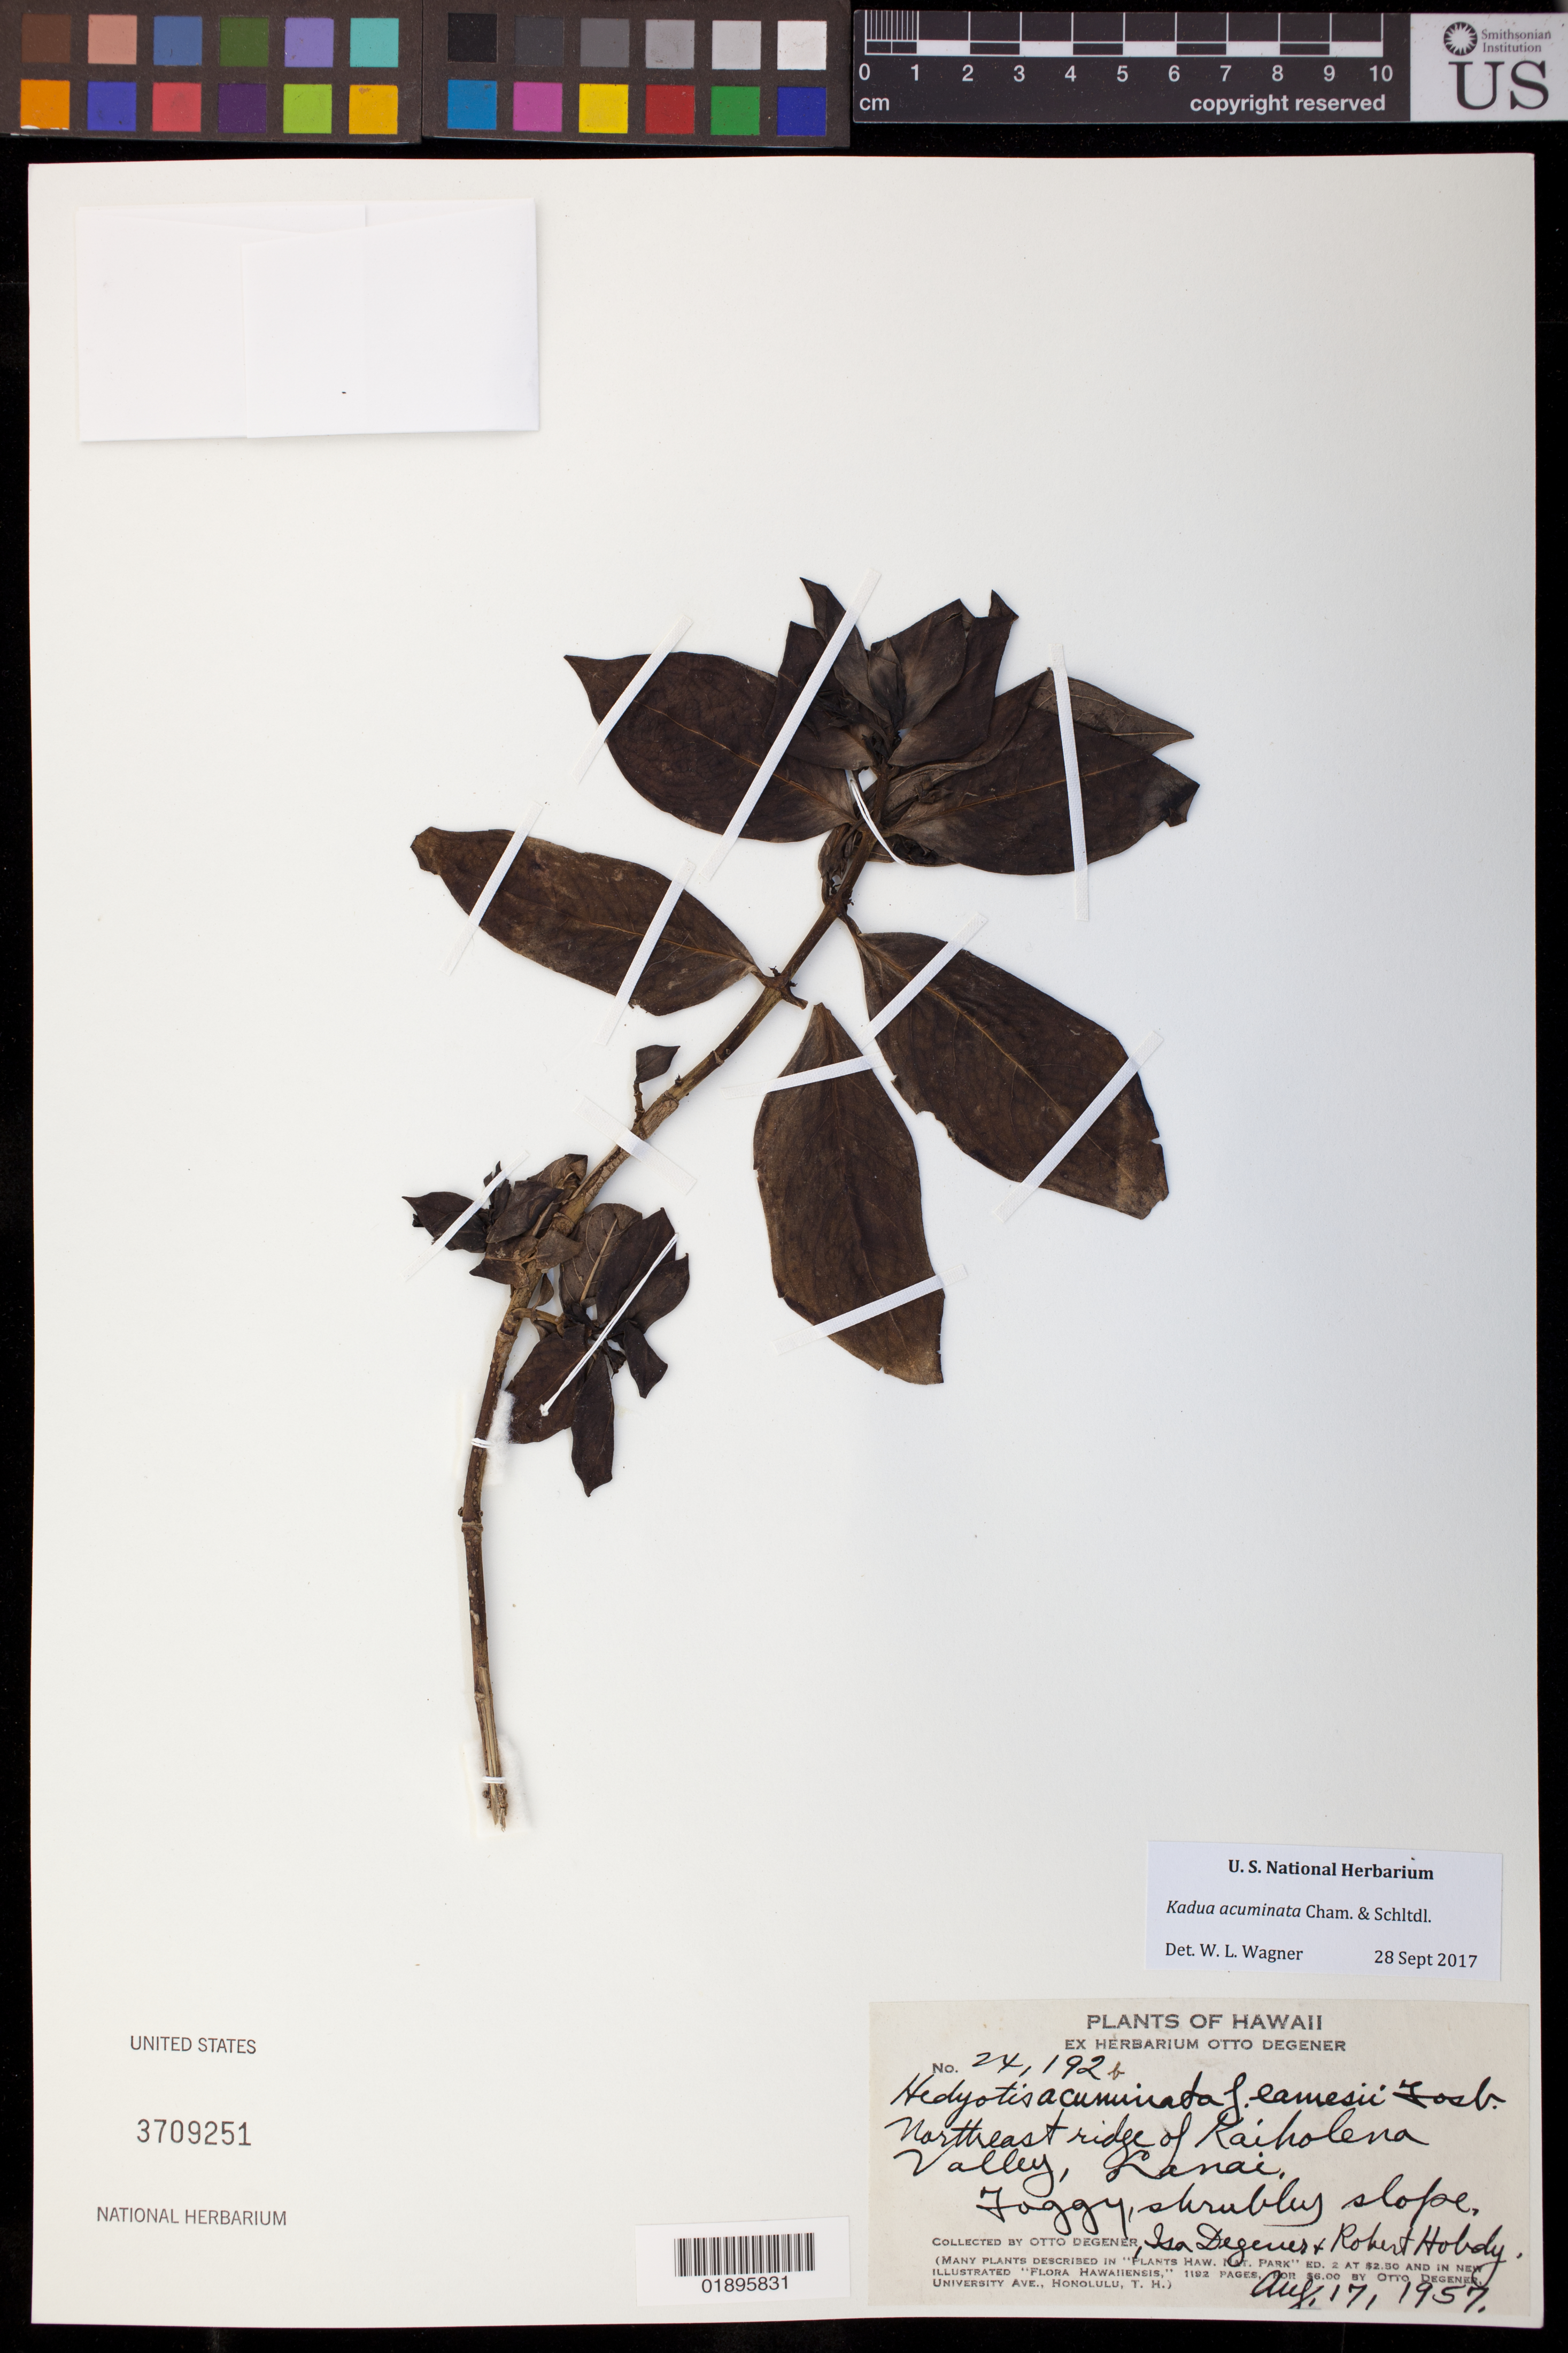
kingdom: Plantae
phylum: Tracheophyta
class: Magnoliopsida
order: Gentianales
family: Rubiaceae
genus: Kadua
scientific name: Kadua acuminata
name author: Cham. & Schltdl.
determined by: Wagner, W. L., (BOT), Smithsonian Institution - National Museum of Natural History (UNITED STATES)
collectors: O. Degener, I. Degener & R. Hobdy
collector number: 24192b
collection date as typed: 17 Aug 1957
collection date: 1957-08-17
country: United States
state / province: Hawaii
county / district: Maui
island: Lana'i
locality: Northeast ridge of Kaiholena Valley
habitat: Foggy, shrubby slope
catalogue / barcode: US 3709251